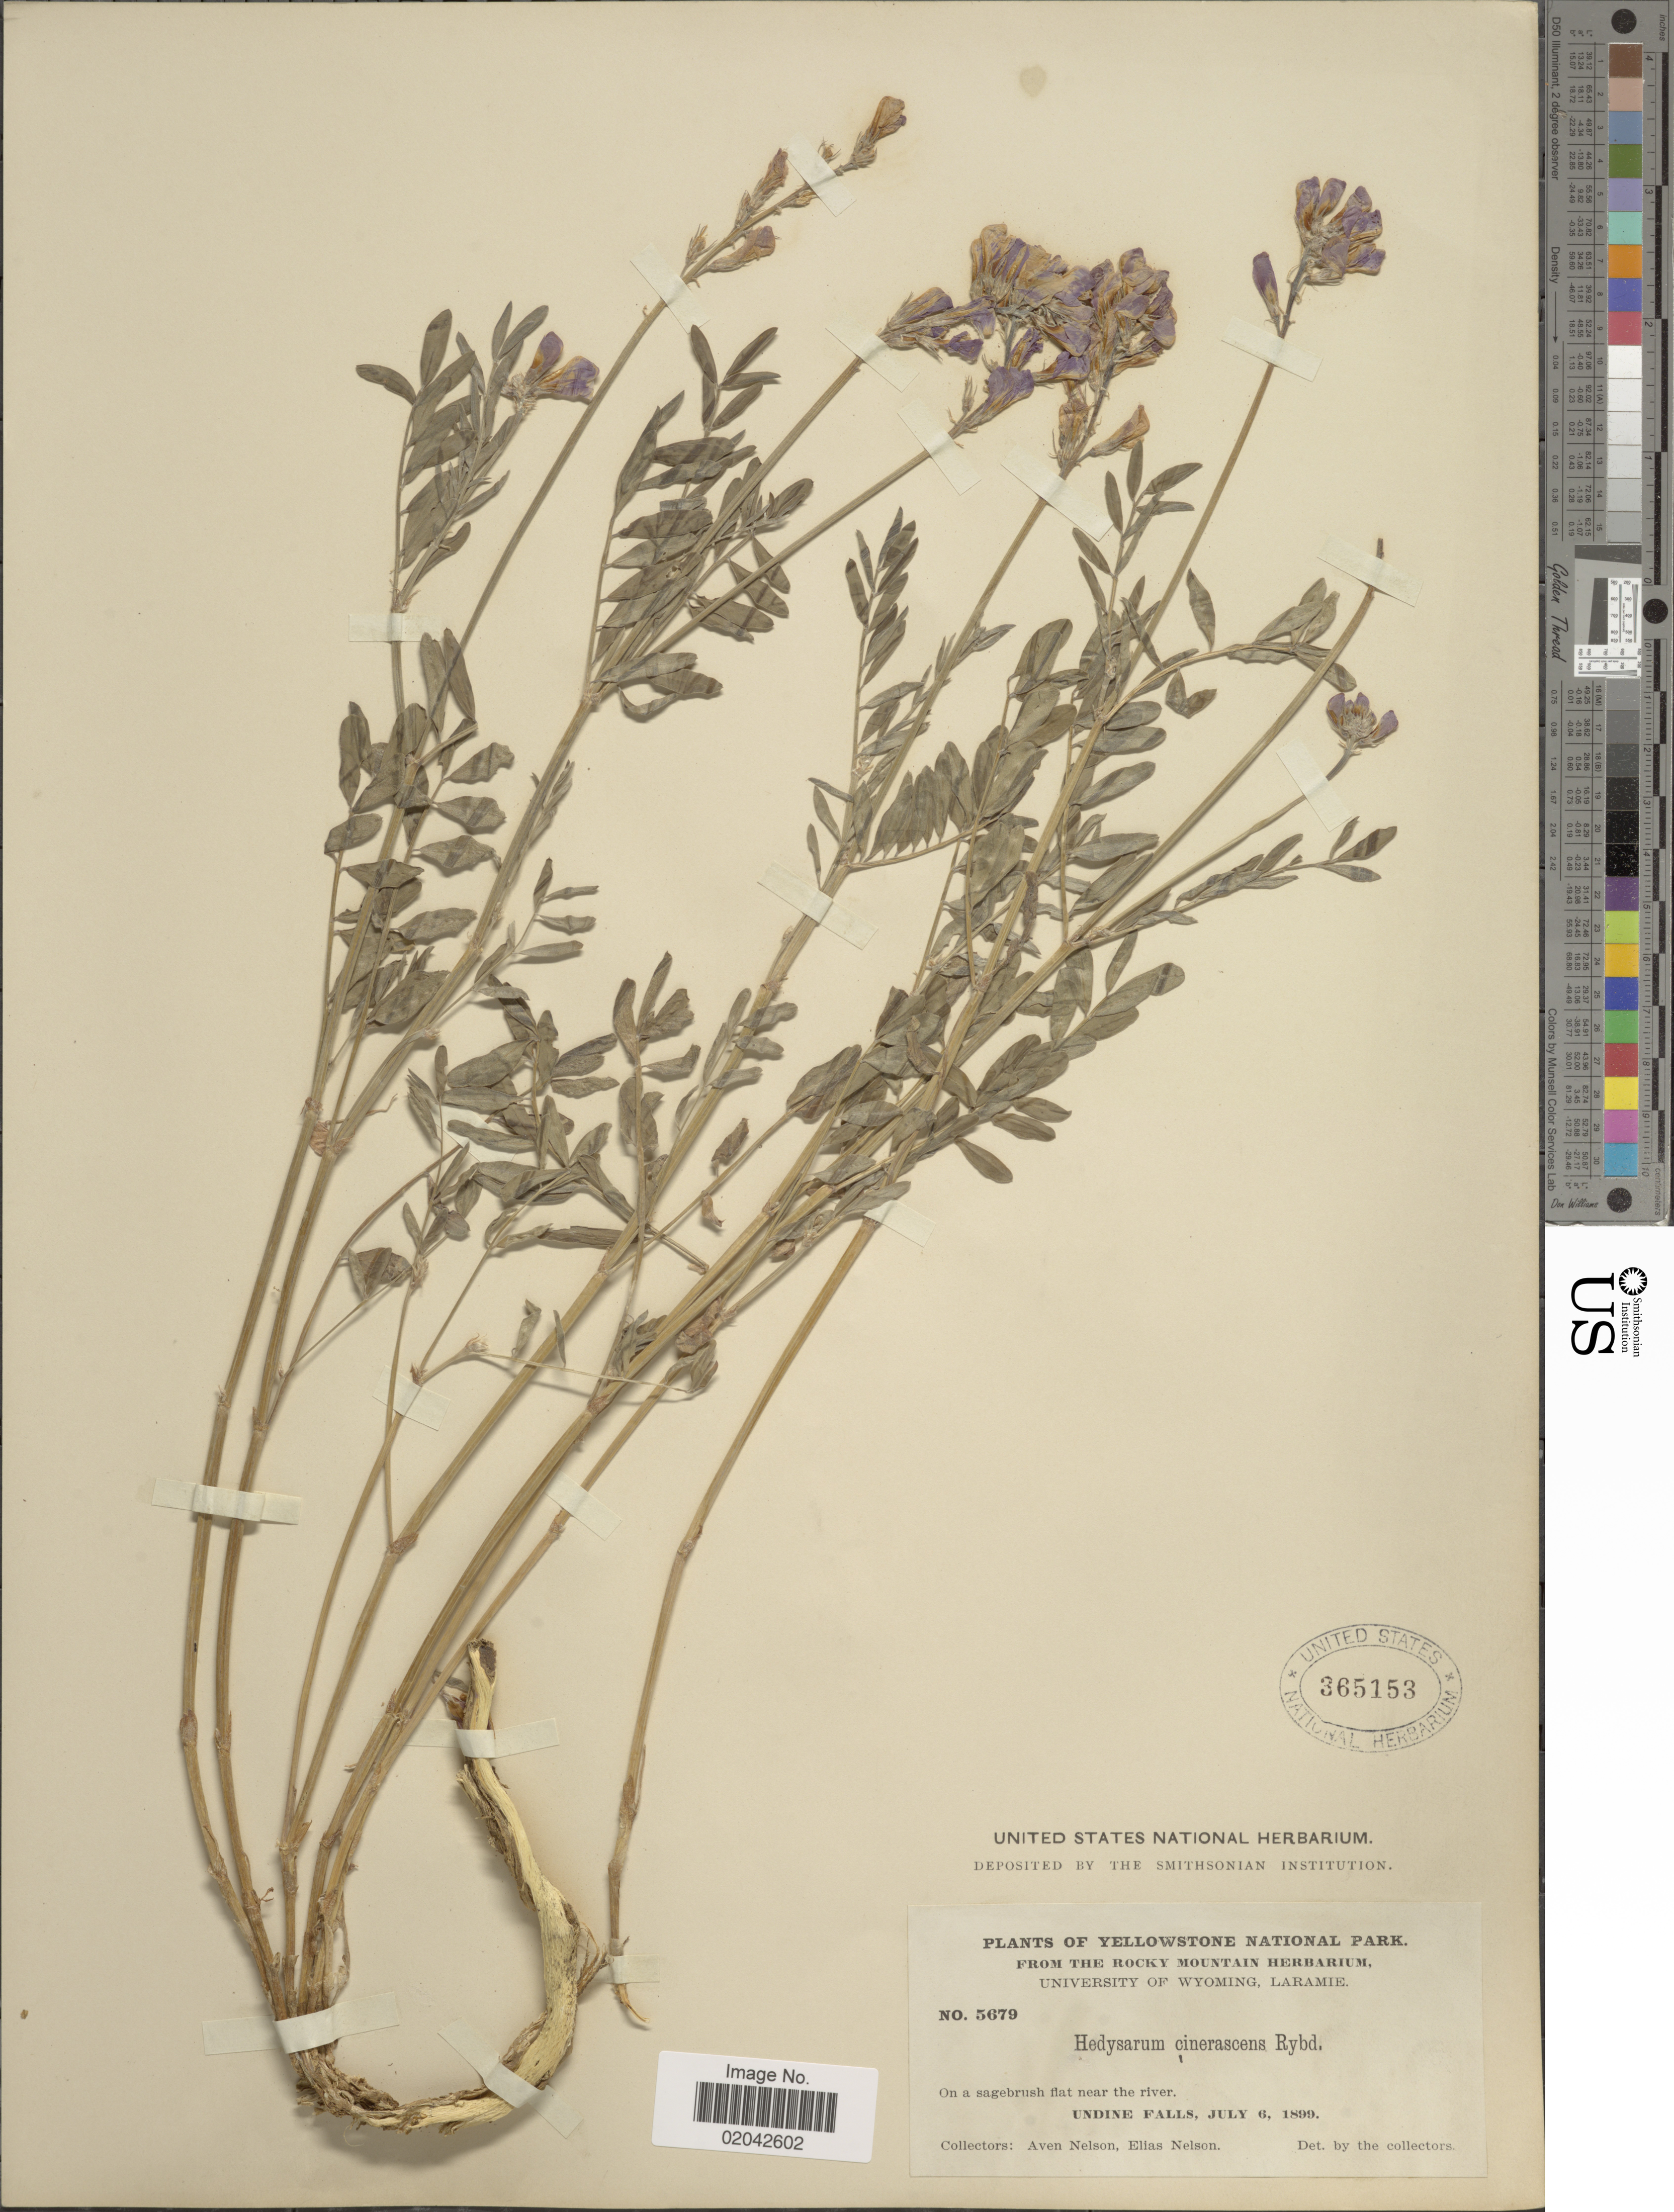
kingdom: Plantae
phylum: Tracheophyta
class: Magnoliopsida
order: Fabales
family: Fabaceae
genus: Hedysarum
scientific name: Hedysarum mackenziei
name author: Richardson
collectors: A. Nelson & E. Nelson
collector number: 5679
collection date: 1899-07-06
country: United States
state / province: Wyoming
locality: Yellowstone National Park, Undine Falls.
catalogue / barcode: US 365153